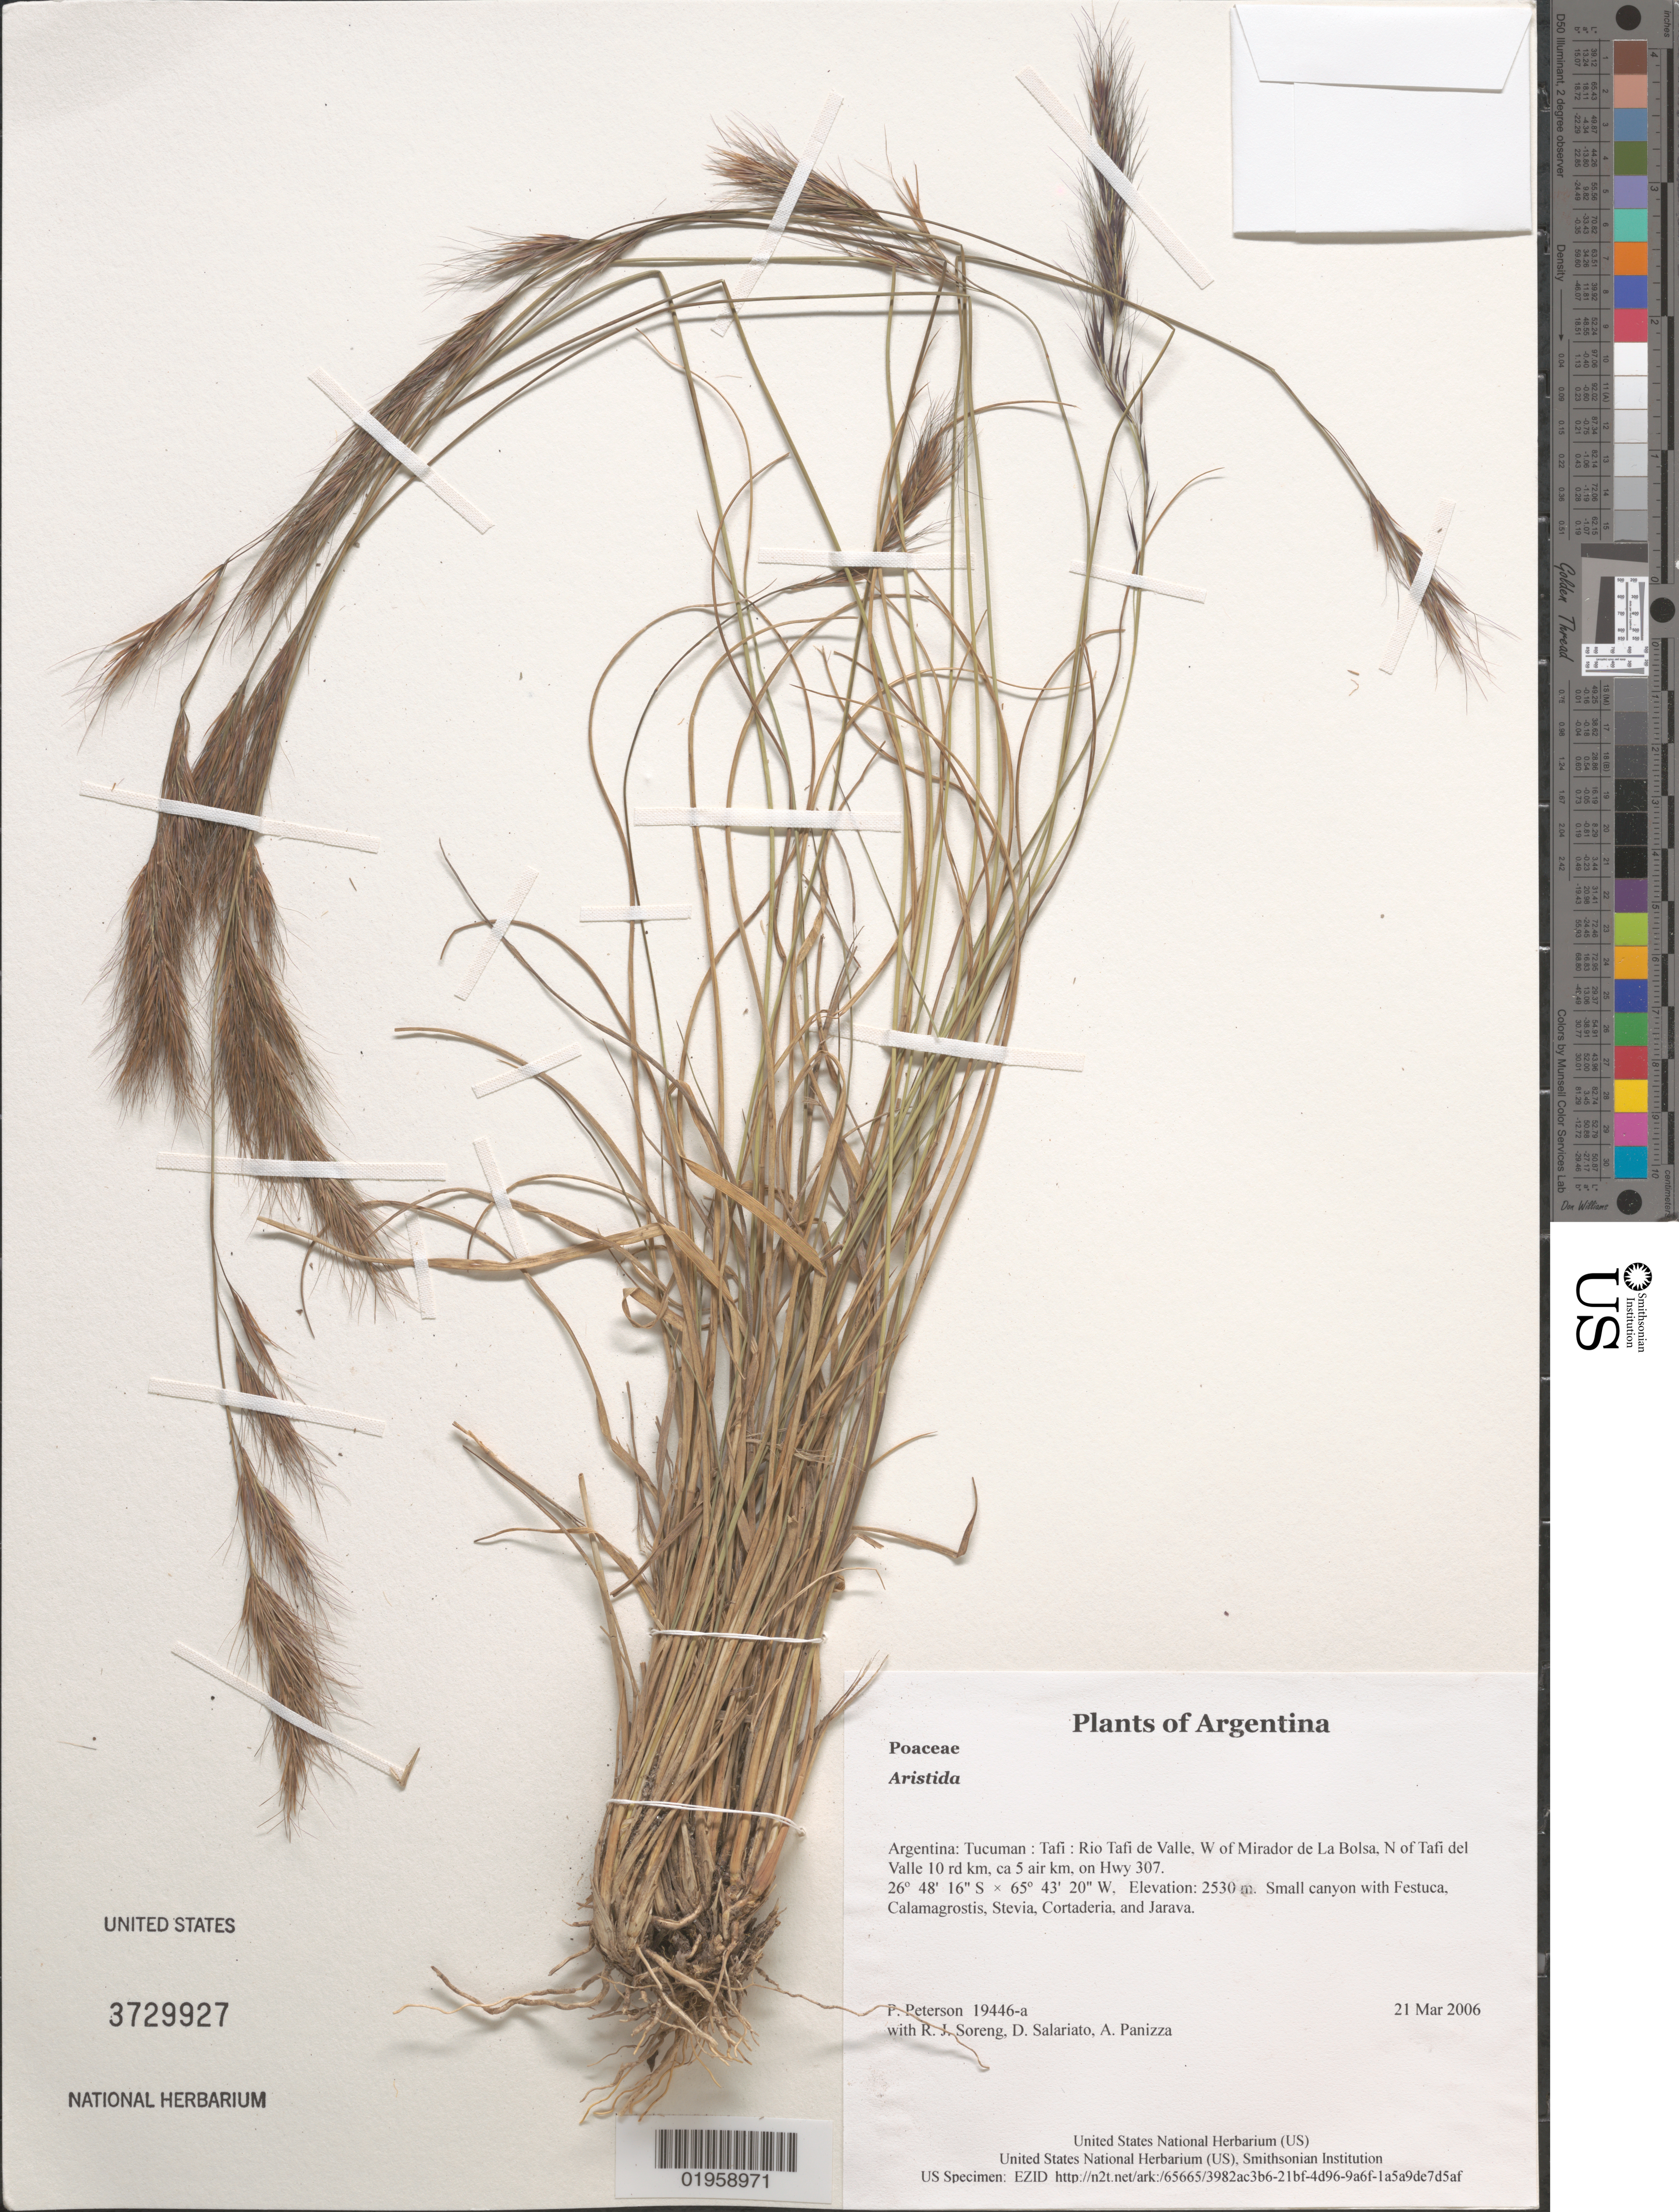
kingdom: Plantae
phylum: Tracheophyta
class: Liliopsida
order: Poales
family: Poaceae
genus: Aristida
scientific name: Aristida sp.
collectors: P. M. Peterson, R. J. Soreng, D. Salariato & A. Panizza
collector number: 19446-a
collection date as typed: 21 Mar 2006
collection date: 2006-03-21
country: Argentina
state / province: Tucuman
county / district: Tafi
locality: Rio Tafi de Valle, W of Mirador de La Bolsa, N of Tafi del Valle 10 rd km, ca 5 air km, on Hwy 307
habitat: Small canyon with Festuca, Calamagrostis, Stevia, Cortaderia, and Jarava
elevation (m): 2530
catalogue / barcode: US 3729927